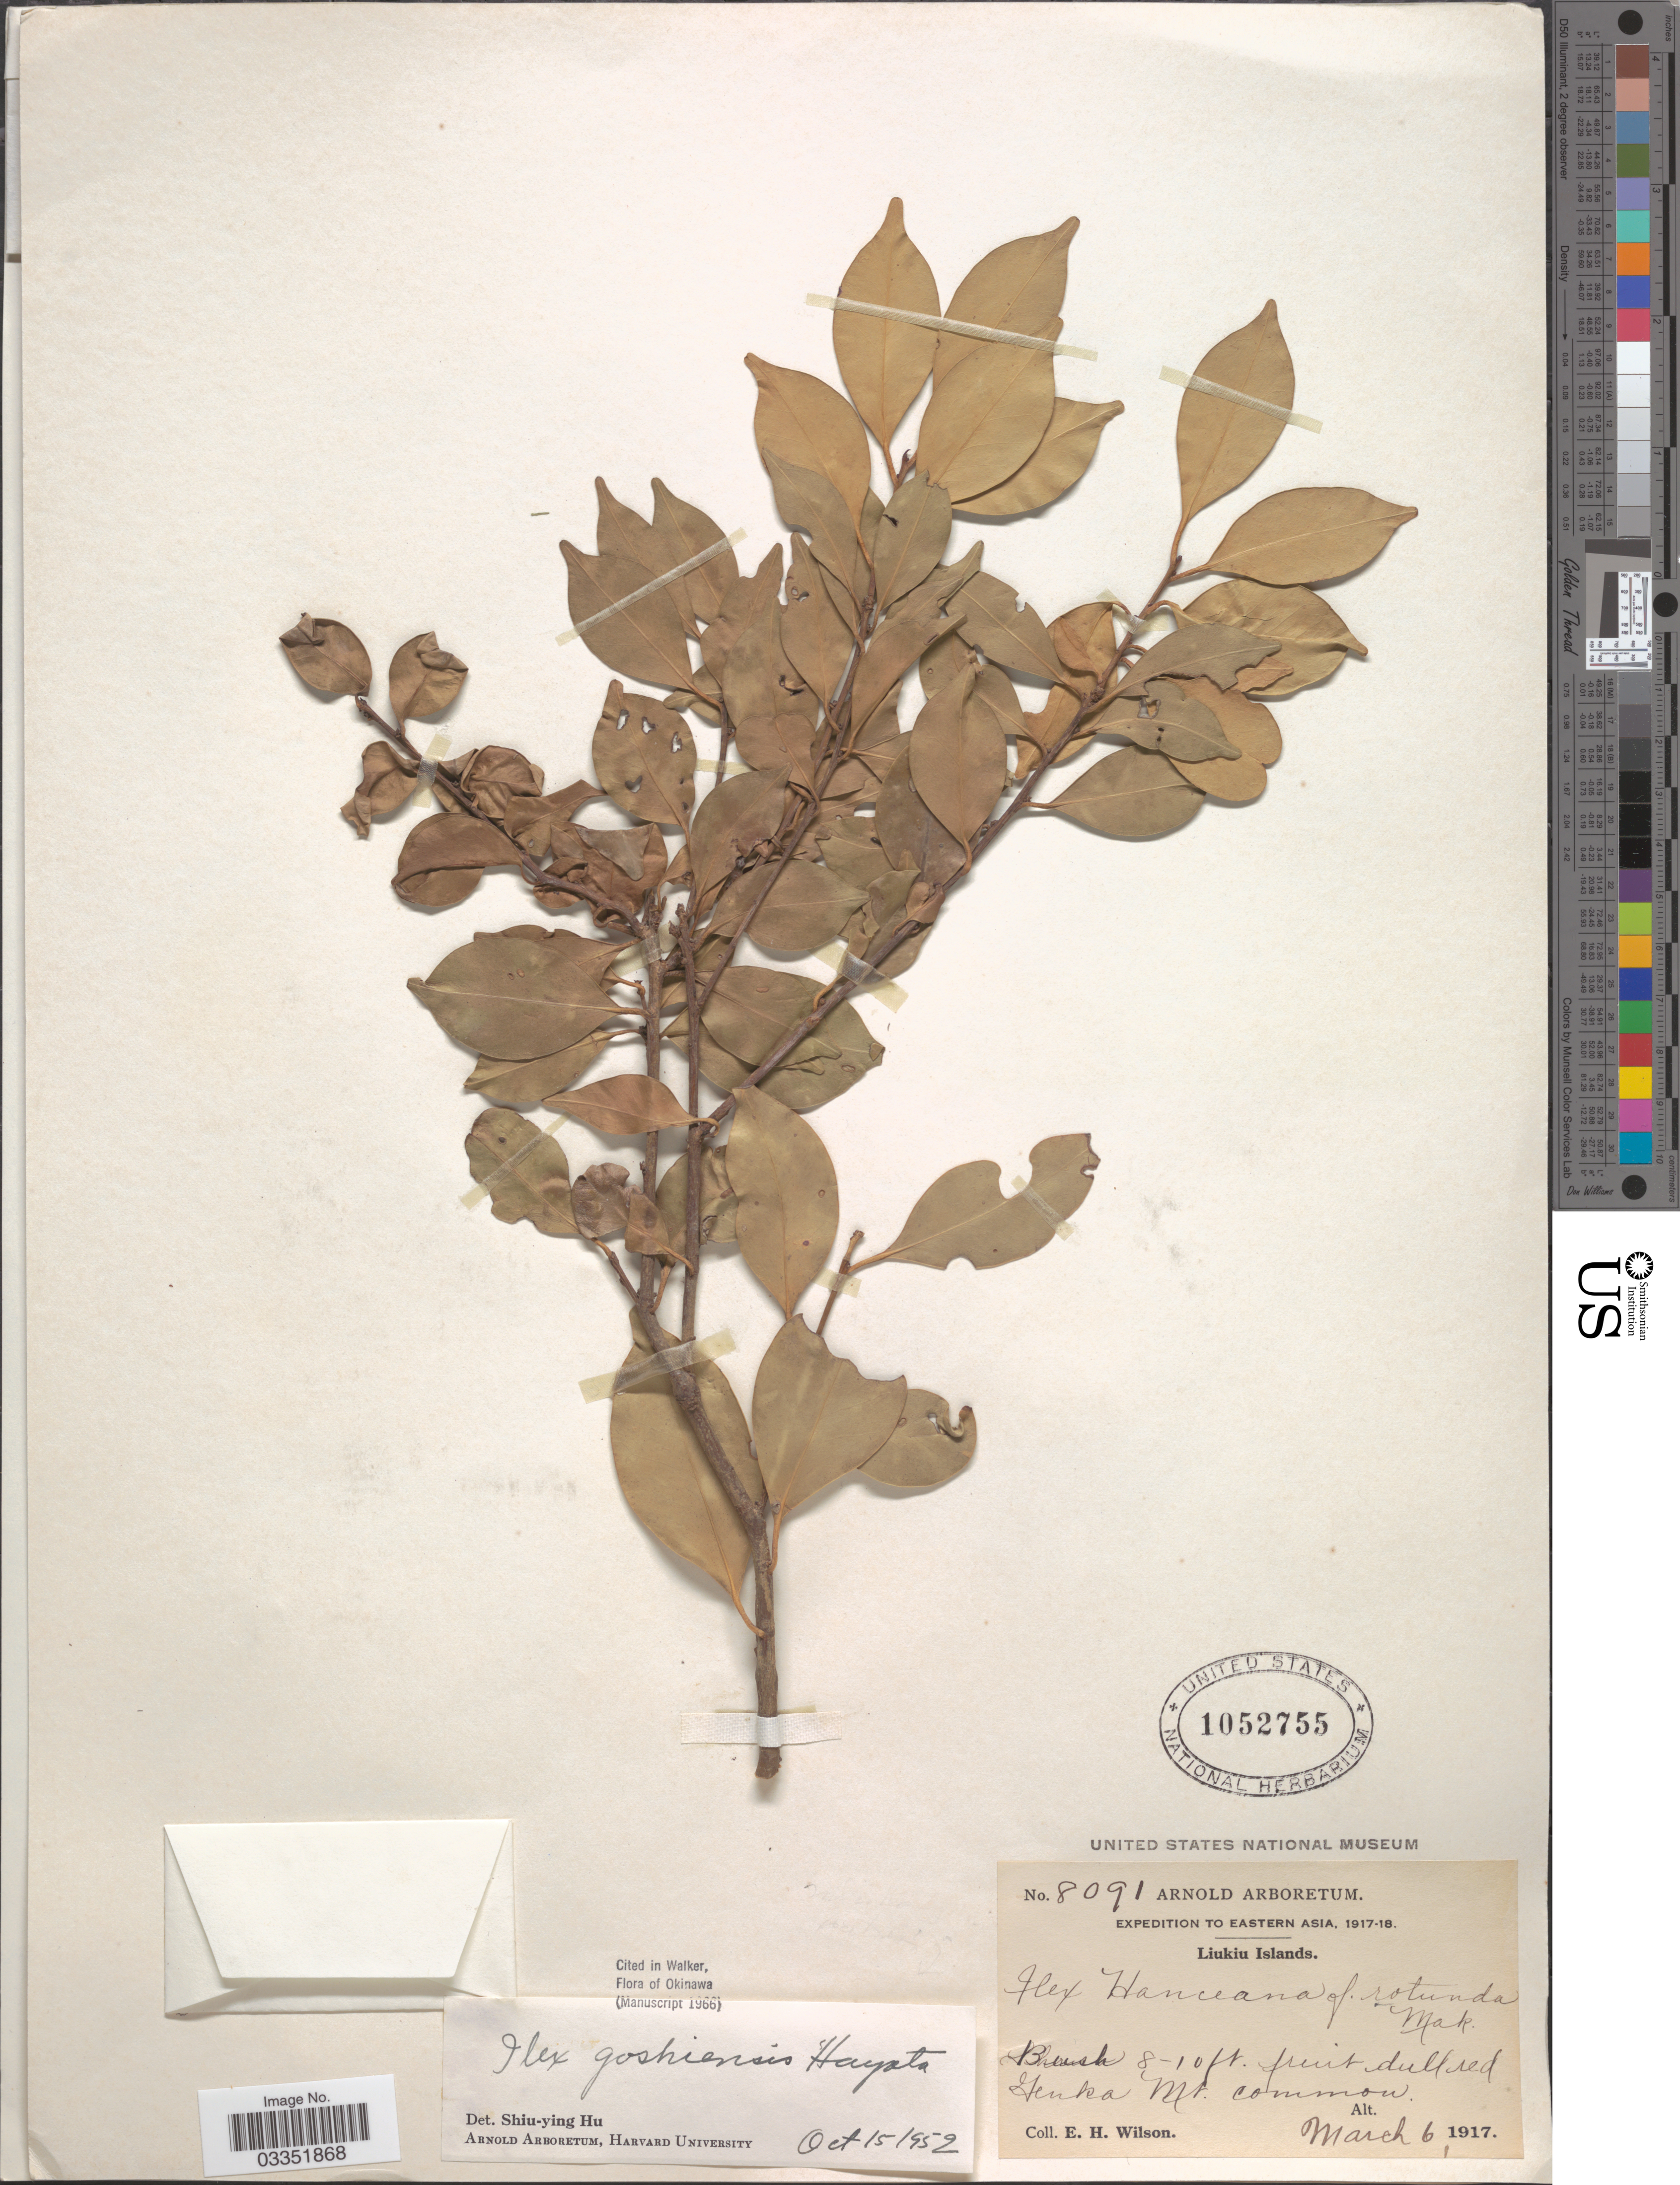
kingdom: Plantae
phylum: Tracheophyta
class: Magnoliopsida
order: Aquifoliales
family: Aquifoliaceae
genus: Ilex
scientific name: Ilex goshiensis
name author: Hayata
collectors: E. Wilson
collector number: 8091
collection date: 1917-03-06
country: Japan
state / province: Okinawa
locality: Eastern Asia. Liukiu Islands. Genku Mt.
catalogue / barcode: US 1052755